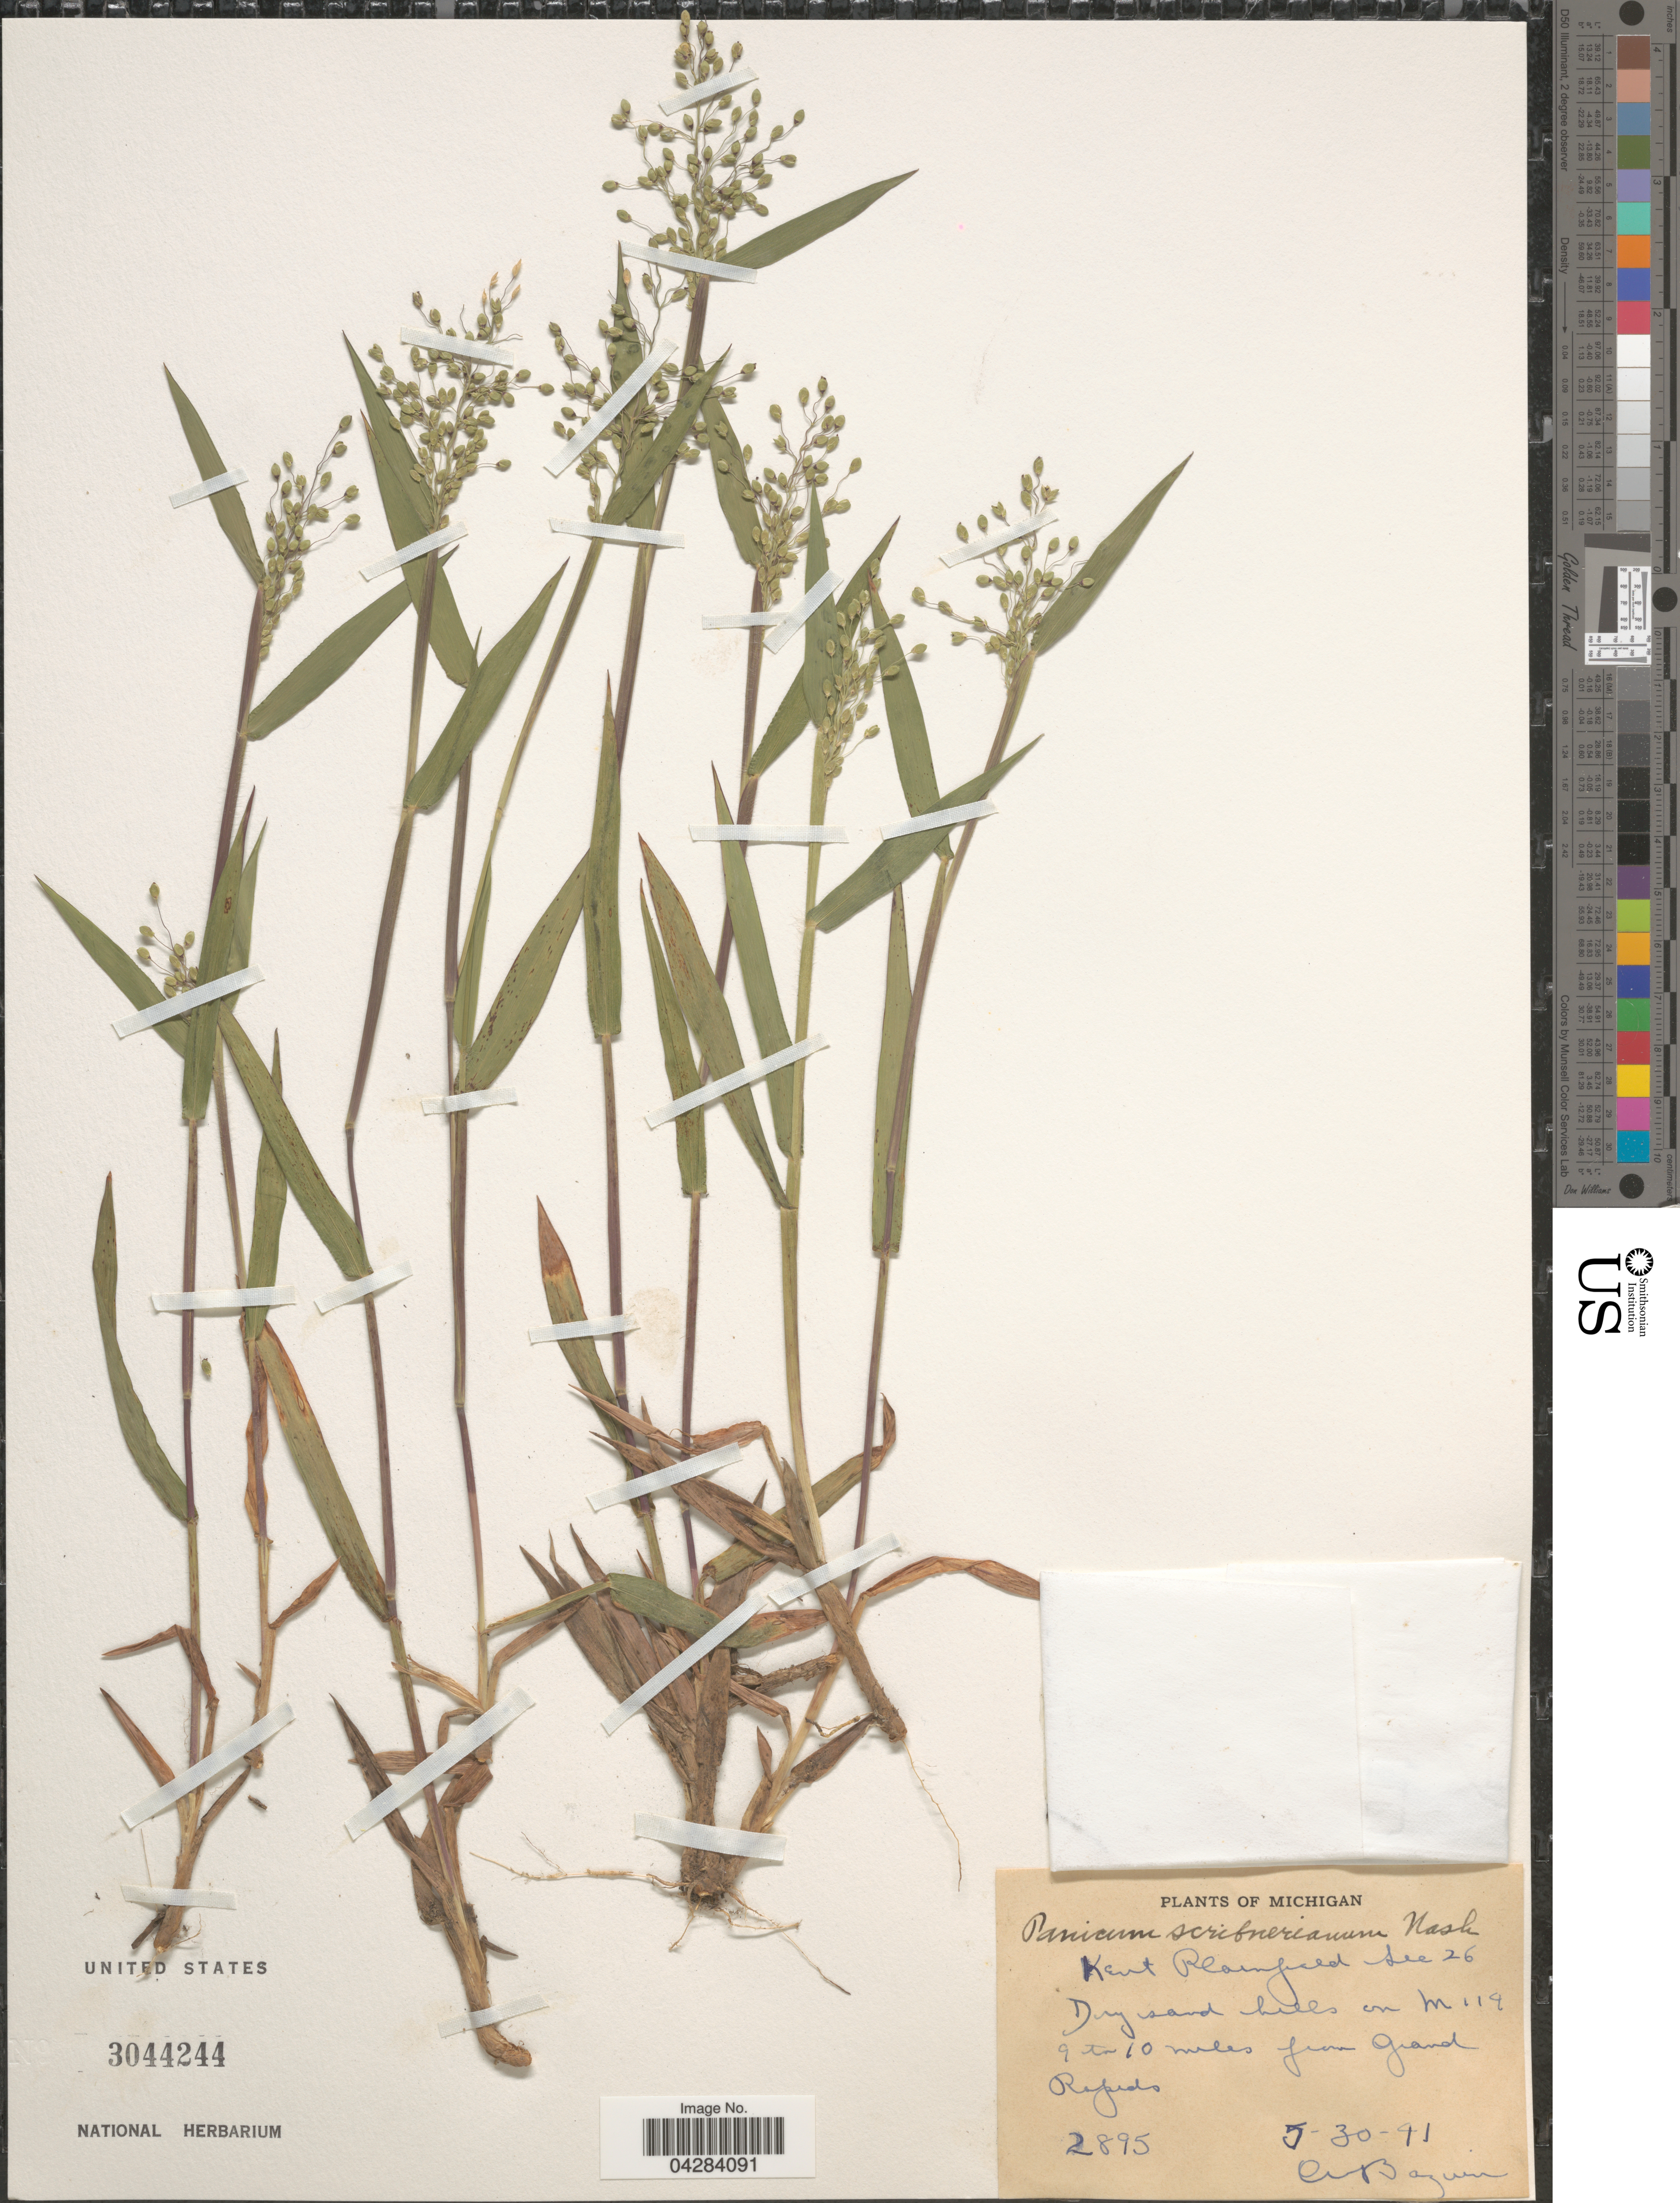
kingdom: Plantae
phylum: Tracheophyta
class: Liliopsida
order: Poales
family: Poaceae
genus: Dichanthelium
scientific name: Dichanthelium oligosanthes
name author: (Schult.) Gould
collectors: C. Bazuin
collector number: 2895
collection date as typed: Transcribed d/m/y: 30/5/41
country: United States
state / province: Michigan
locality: Kent Plainfield Sec 26. Dry sand hills on M 114. 9 to 10 miles from Grand Rapids.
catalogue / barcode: US 3044244